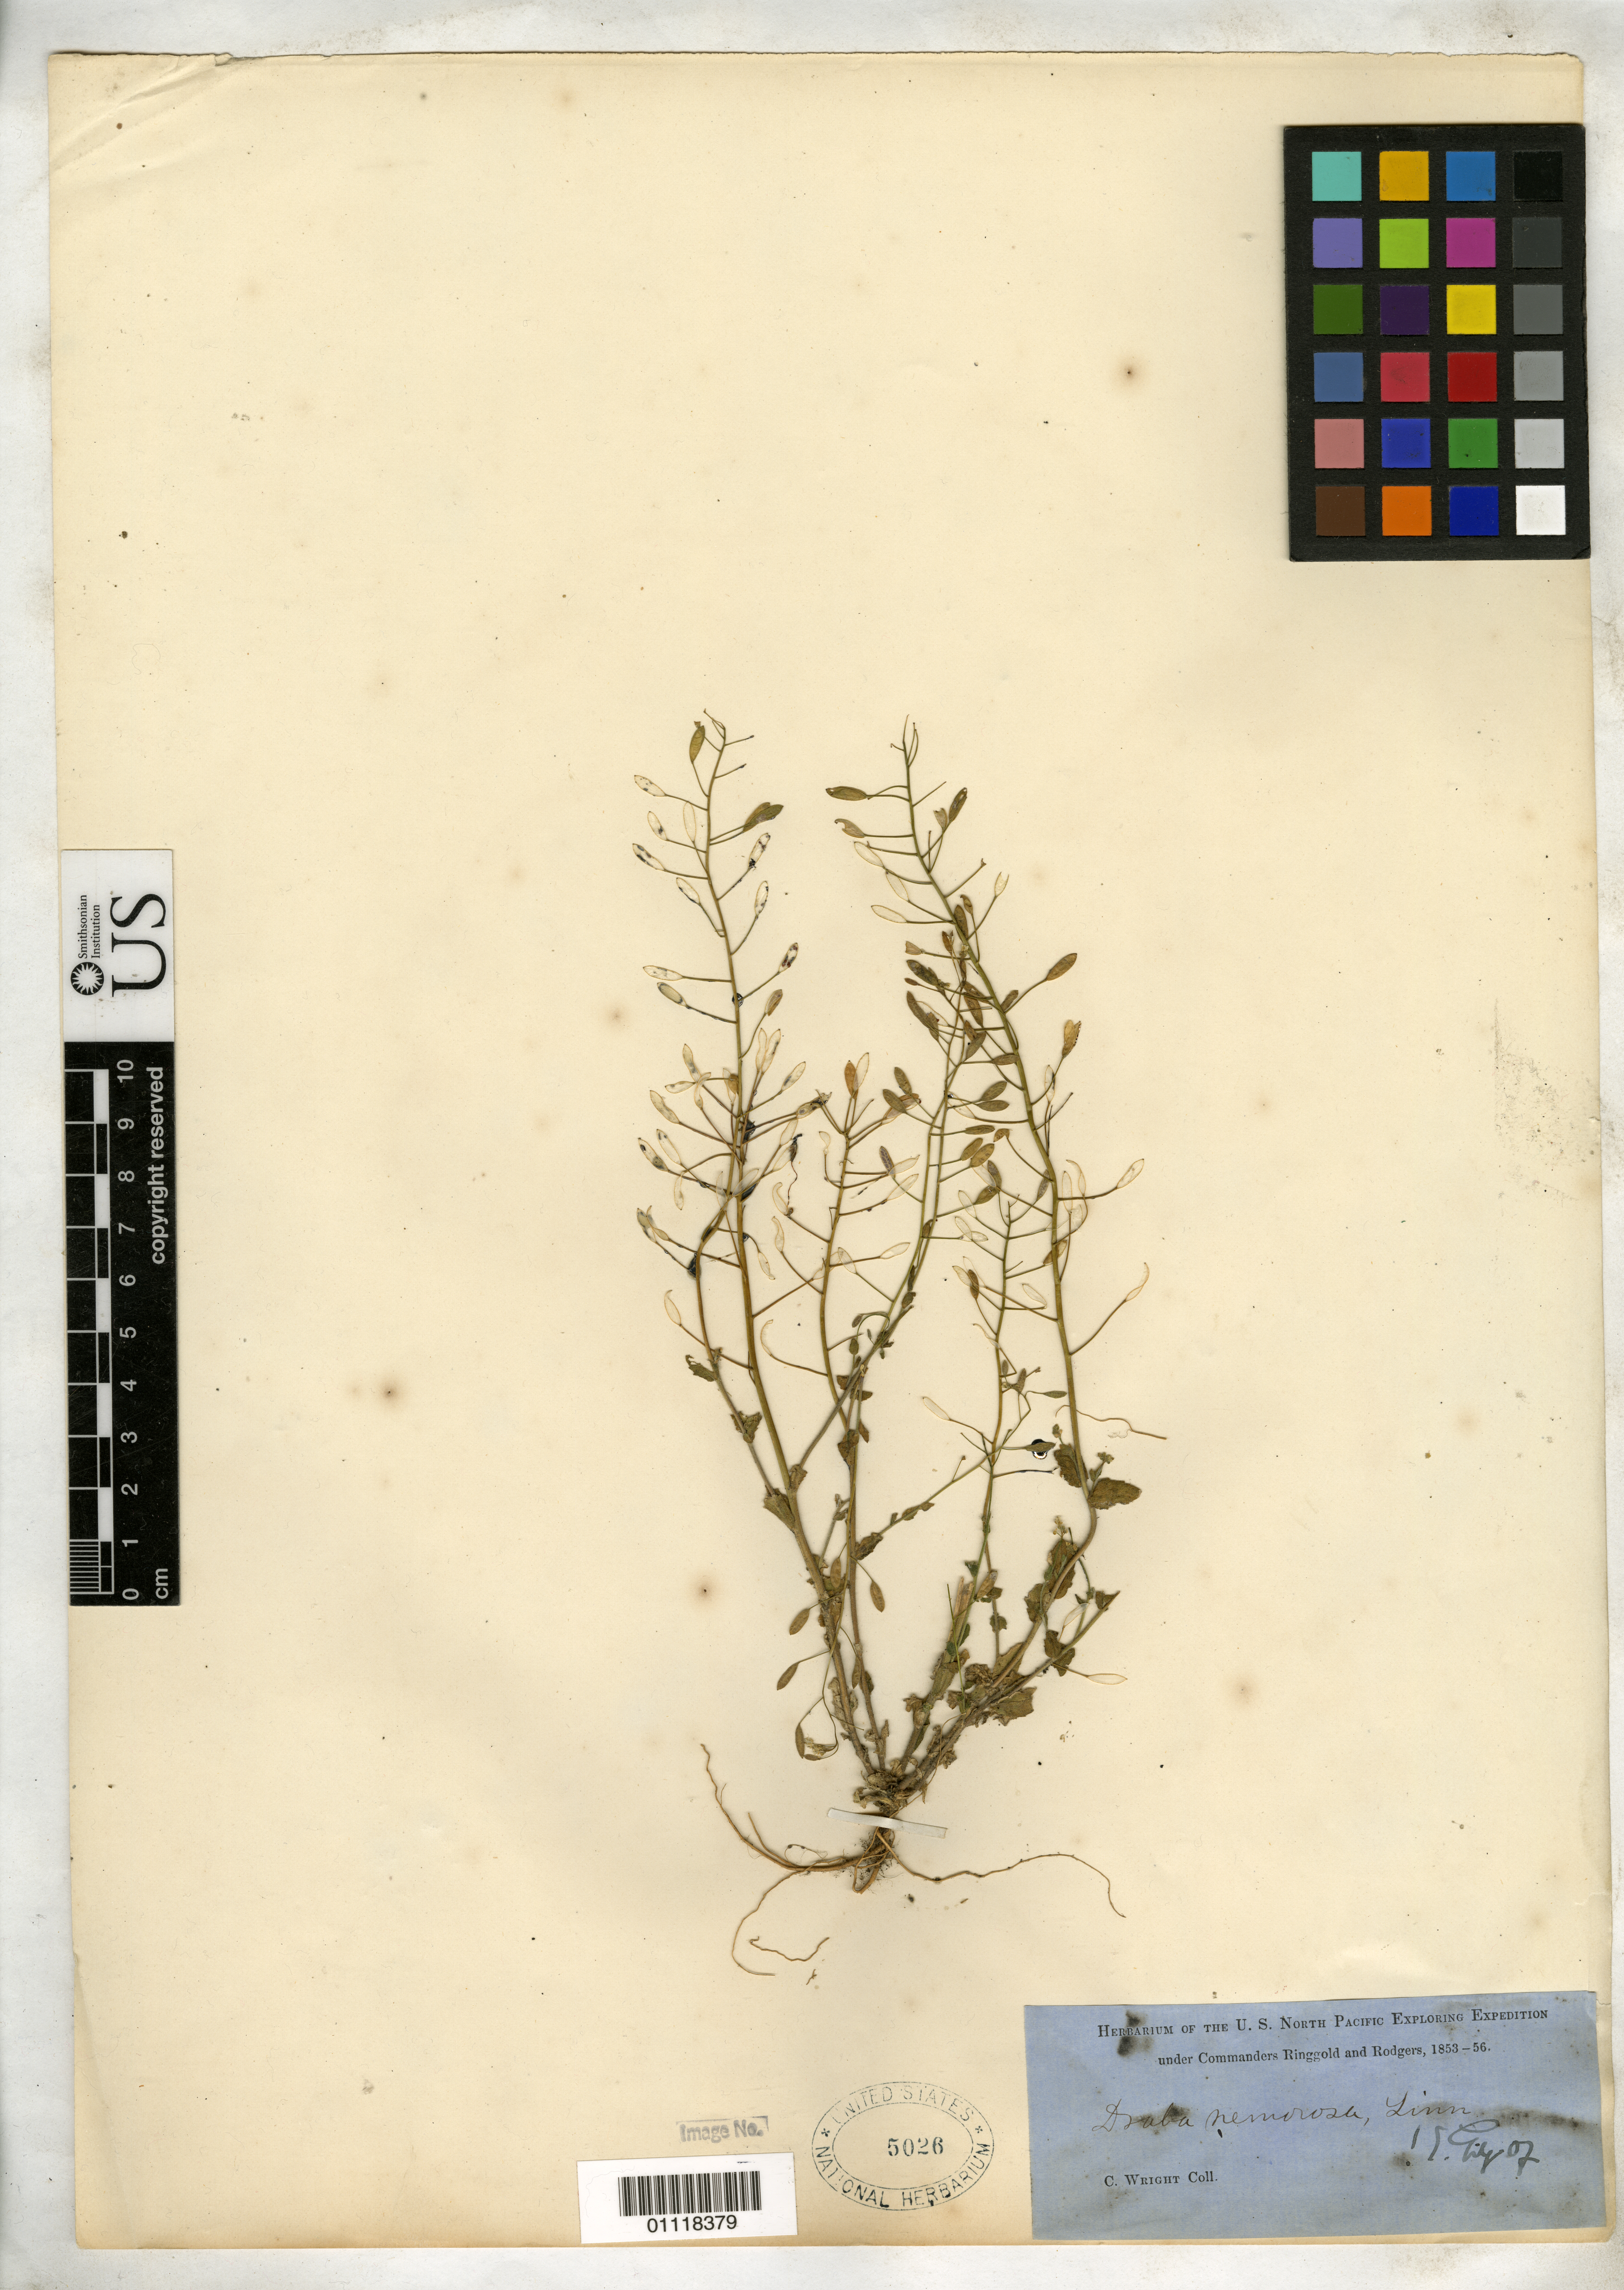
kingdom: Plantae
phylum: Tracheophyta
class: Magnoliopsida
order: Brassicales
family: Brassicaceae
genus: Draba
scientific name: Draba nemorosa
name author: L.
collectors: C. Wright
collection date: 1853/1856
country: United States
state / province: Alaska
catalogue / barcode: US 5026